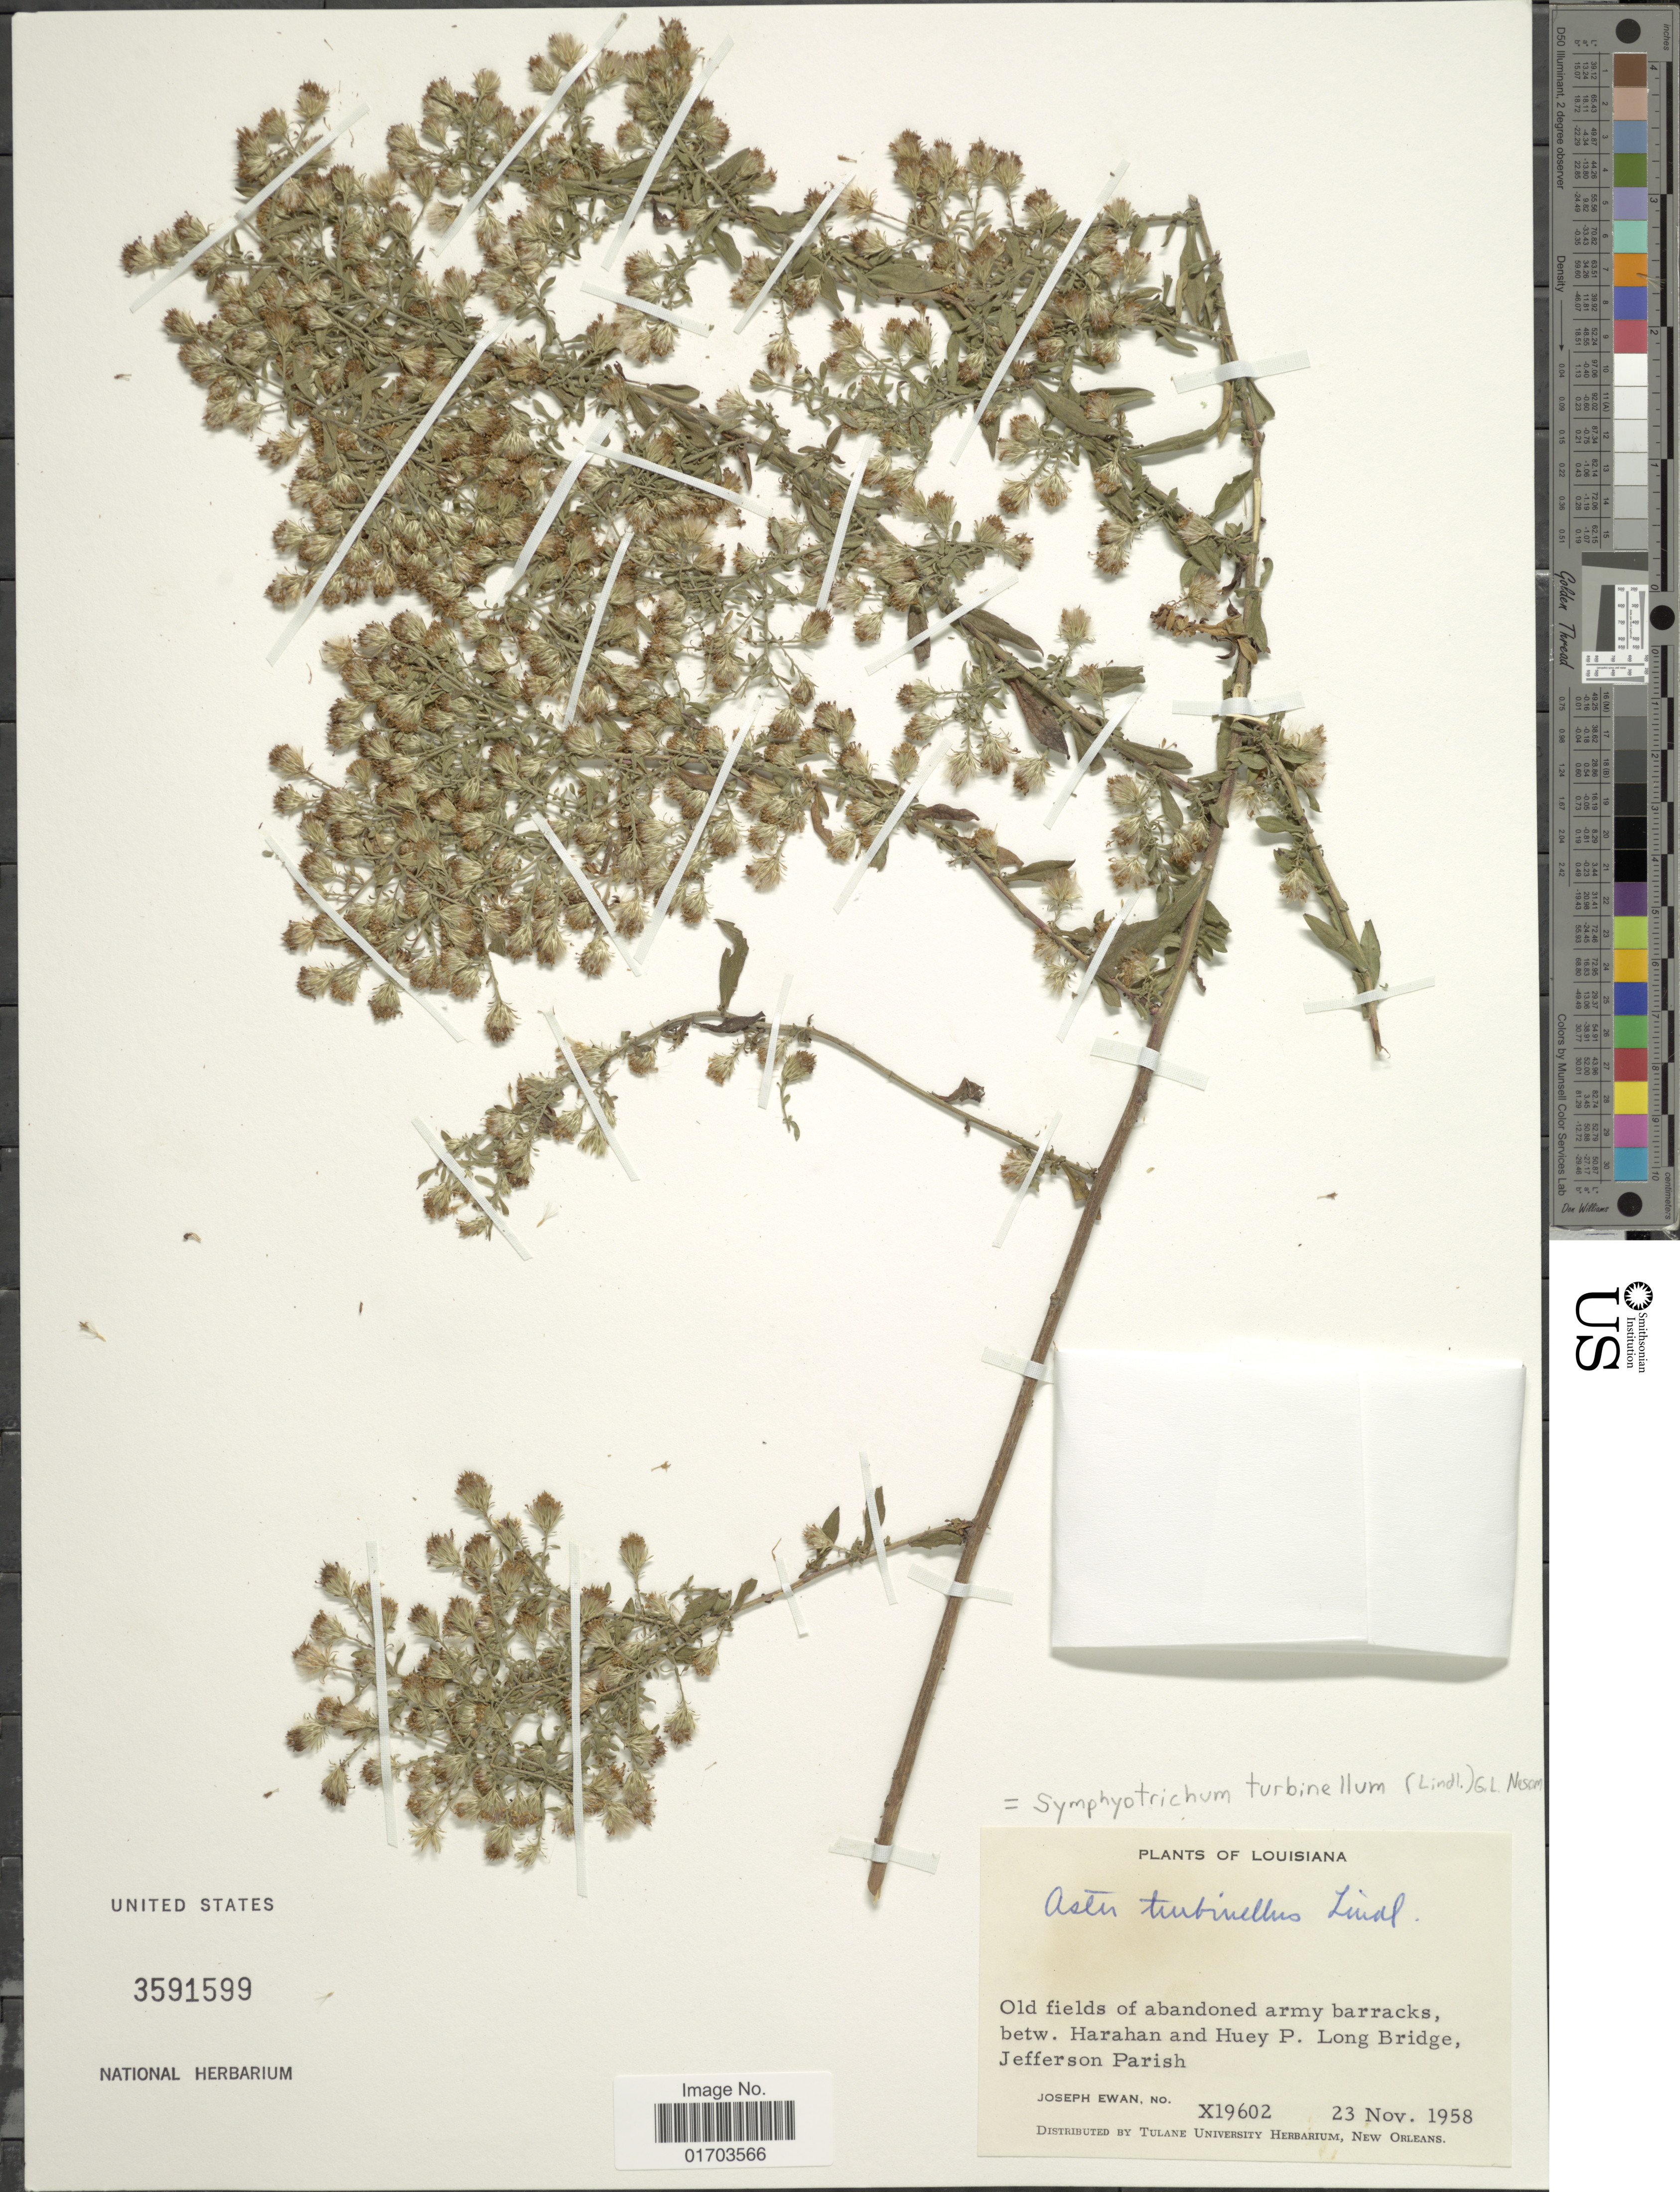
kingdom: Plantae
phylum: Tracheophyta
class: Magnoliopsida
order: Asterales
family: Asteraceae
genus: Symphyotrichum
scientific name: Symphyotrichum turbinellum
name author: (Lindl.) G.L. Nesom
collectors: J. A. Ewan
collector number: X19602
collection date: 1958-11-23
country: United States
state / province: Louisiana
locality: Louisiana. Old fields of abandoned army barracks, betw. Harahan and Huey P. Long Bridge, Jefferson Parish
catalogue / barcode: US 3591599